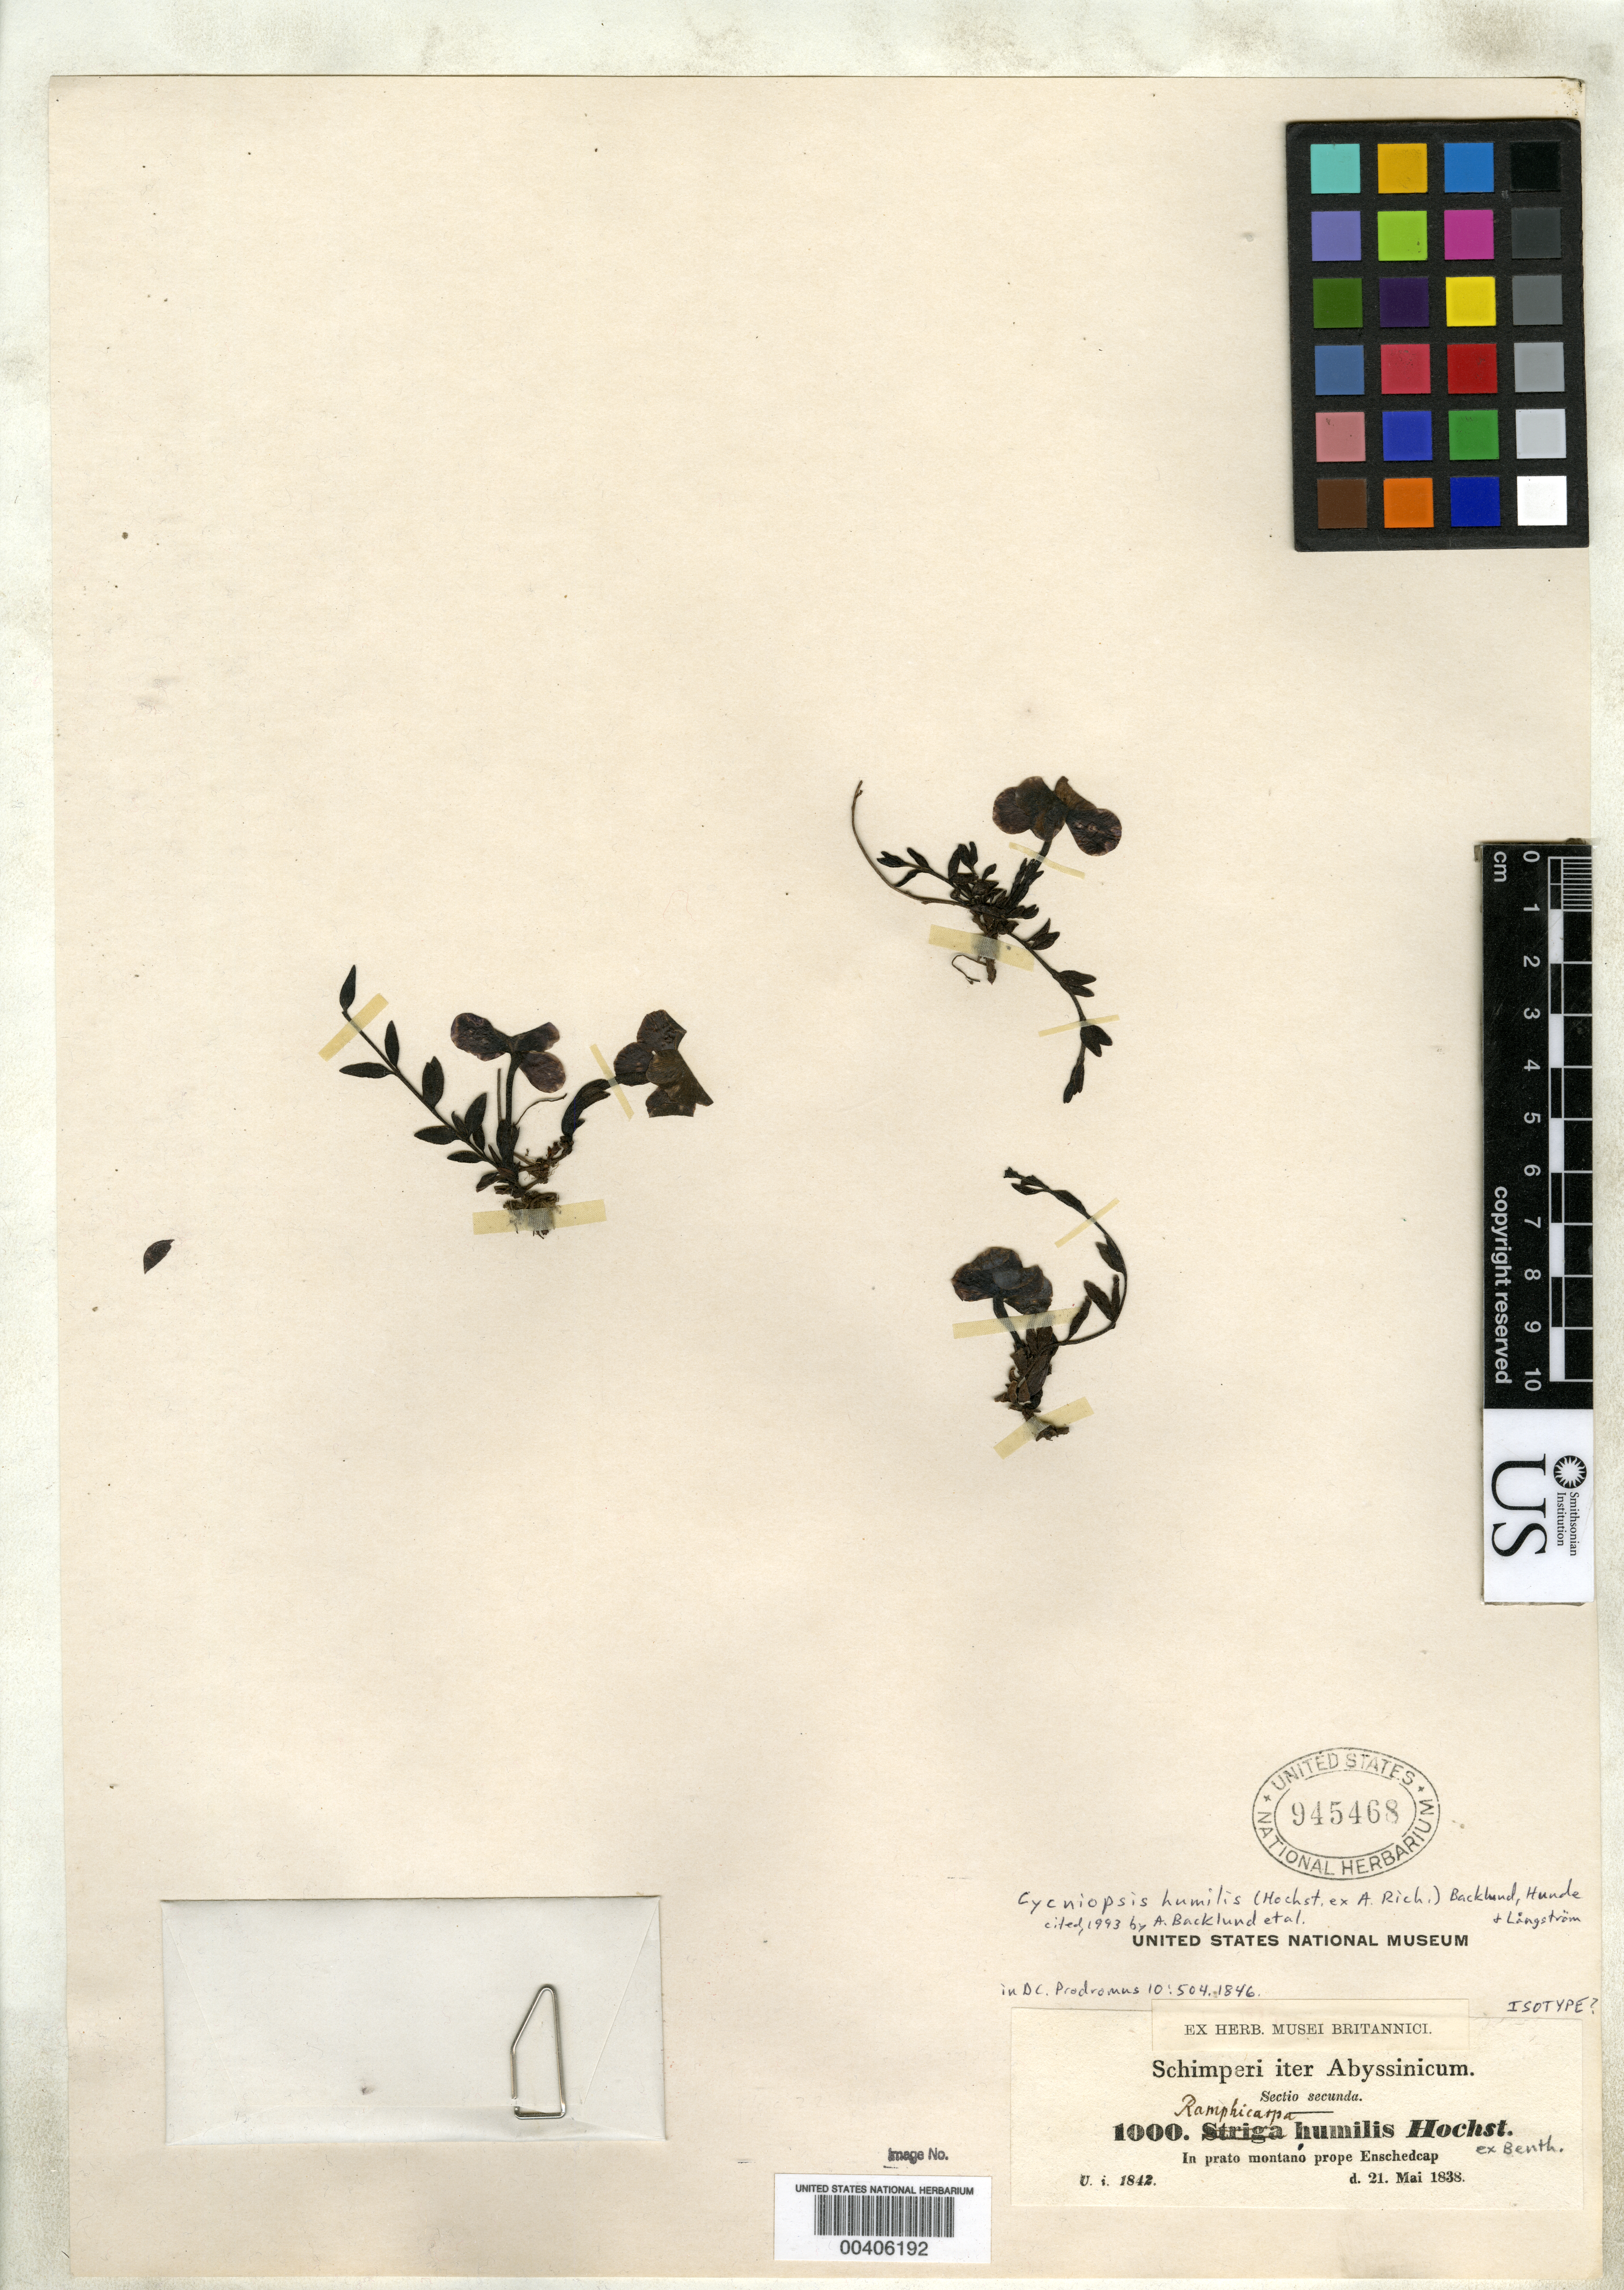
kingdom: Plantae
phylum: Tracheophyta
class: Magnoliopsida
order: Lamiales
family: Orobanchaceae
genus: Rhamphicarpa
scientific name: Rhamphicarpa humilis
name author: Hochst. ex Benth. in DC.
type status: Possible Isotype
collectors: G. W. Schimper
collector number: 1000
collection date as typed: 21 May 1838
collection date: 1838-05-21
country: Ethiopia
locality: In Pratomontano prope Enschedcap.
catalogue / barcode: US 945468